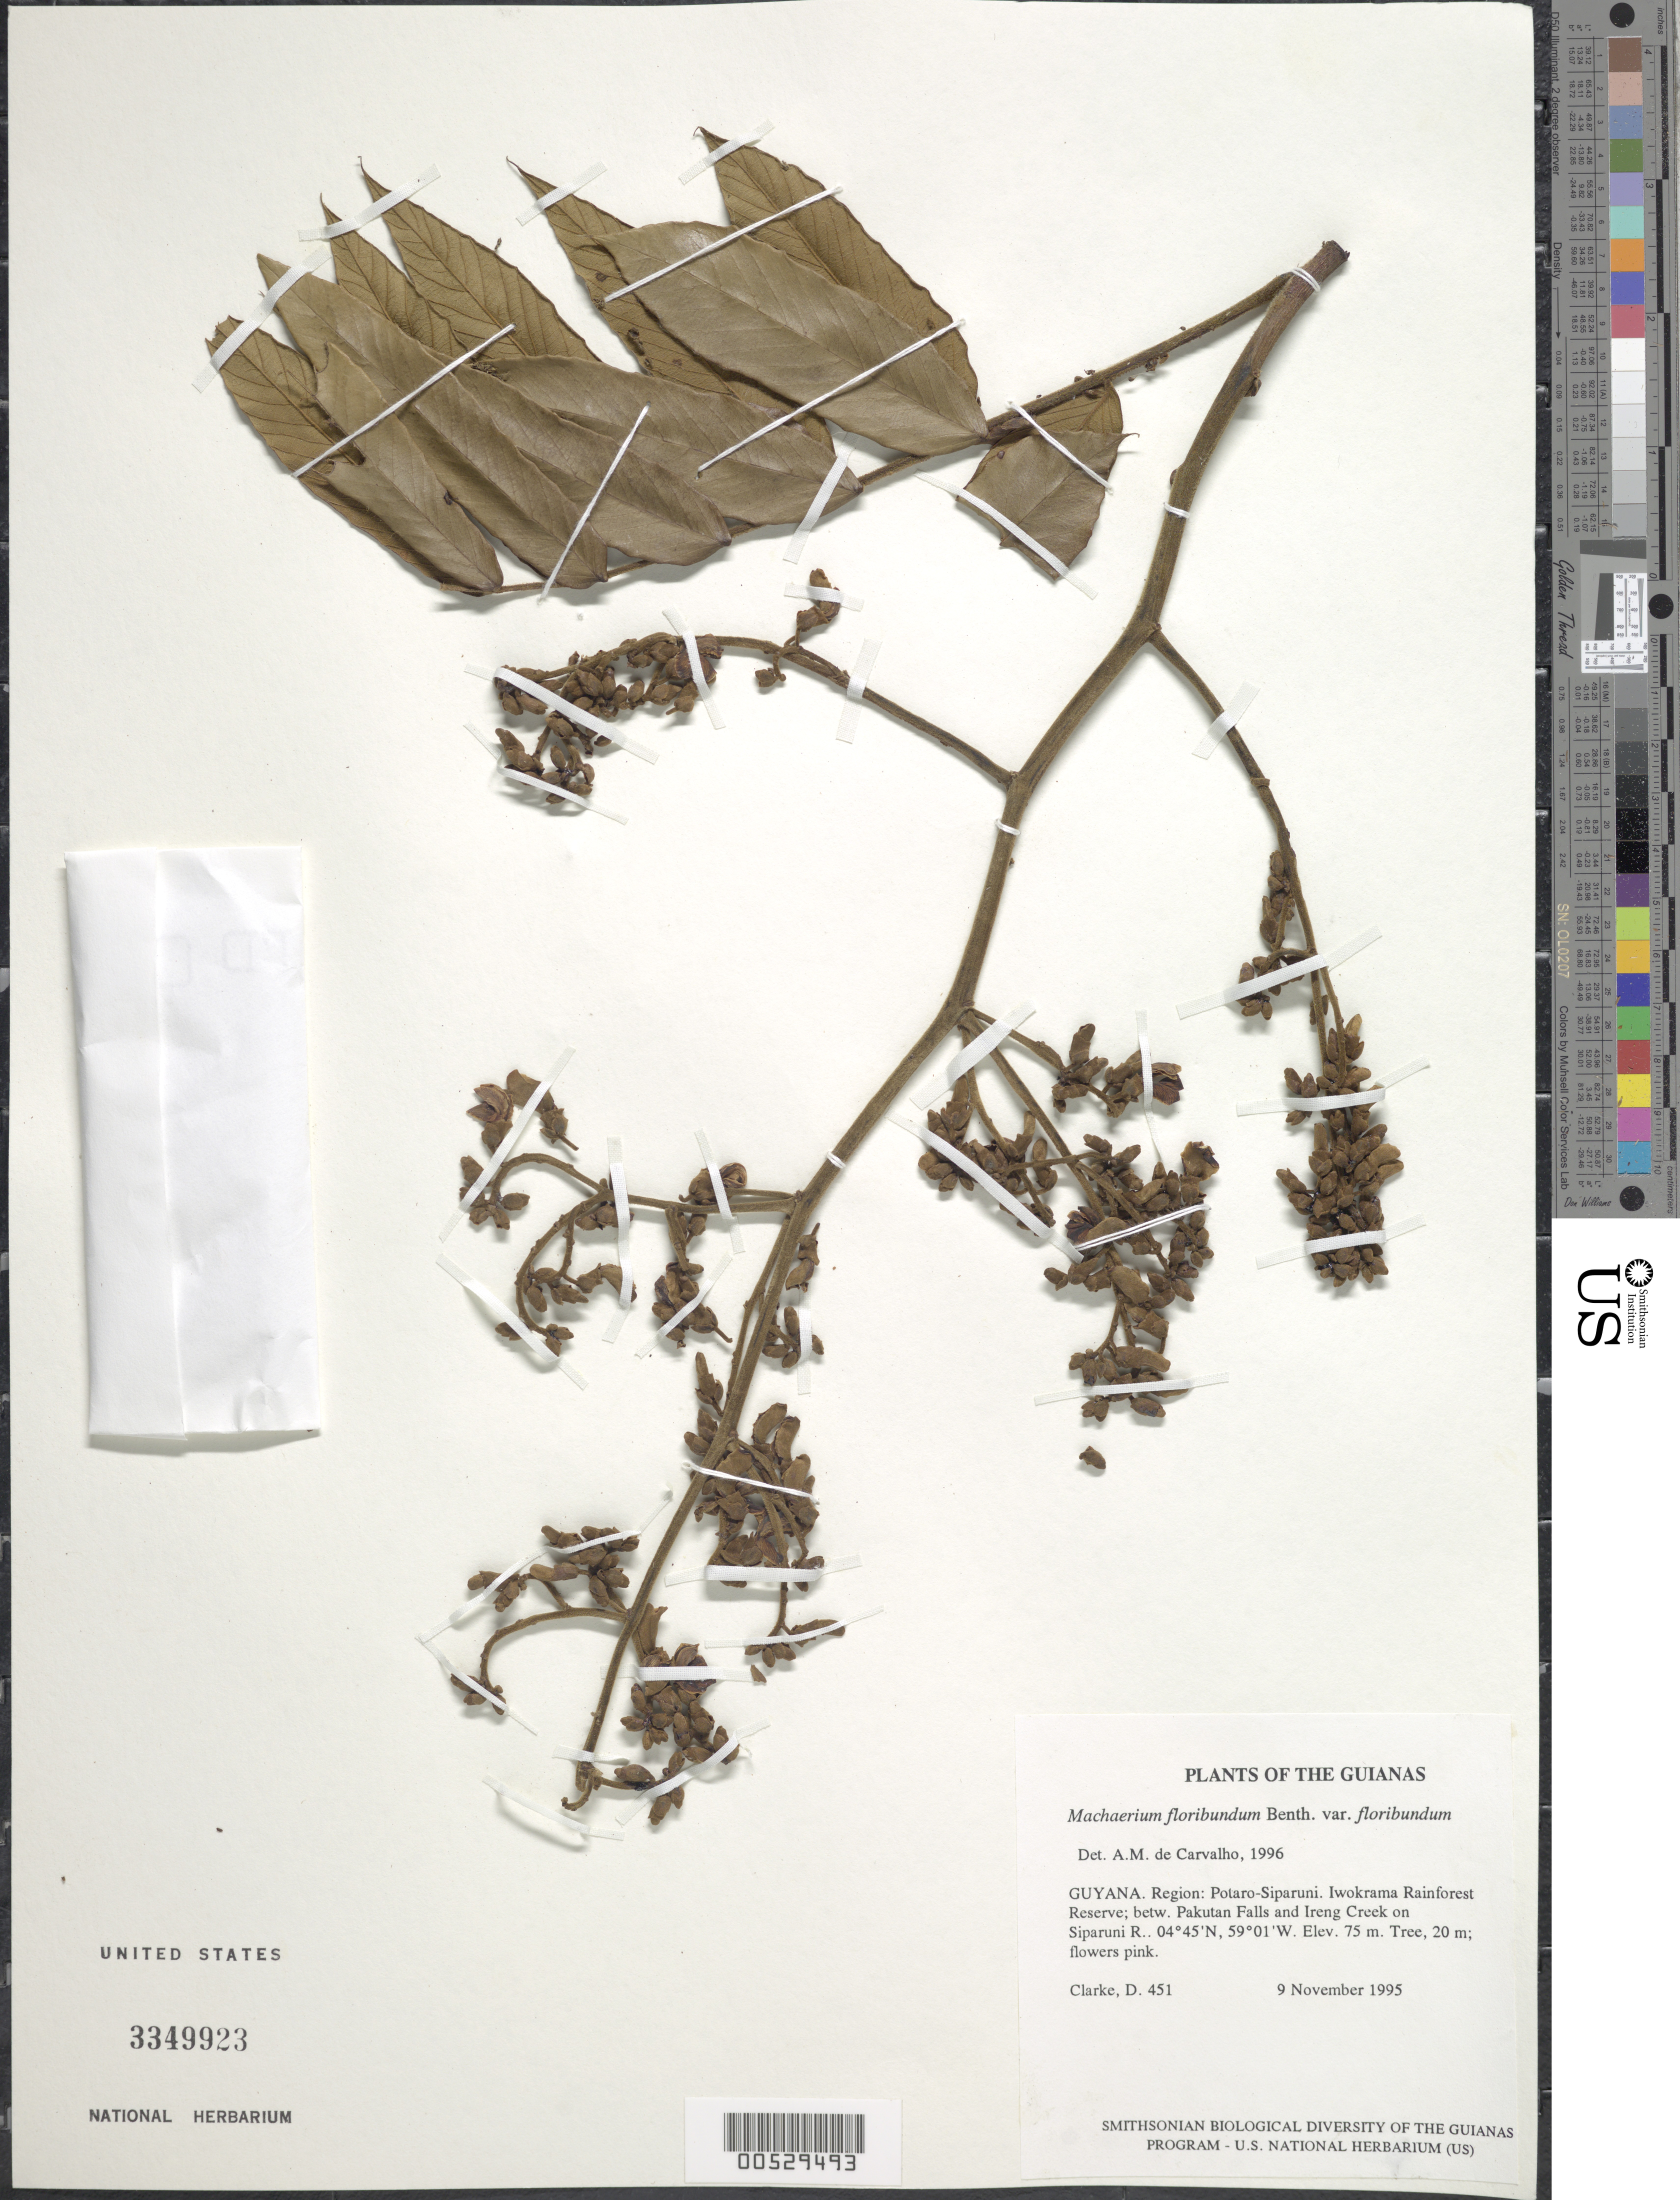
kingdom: Plantae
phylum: Tracheophyta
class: Magnoliopsida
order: Fabales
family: Fabaceae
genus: Machaerium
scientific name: Machaerium floribundum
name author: Benth.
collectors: H. D. Clarke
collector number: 451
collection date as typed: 9 November 1995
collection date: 1995-11-09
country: Guyana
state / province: Potaro-Siparuni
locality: Iwokrama Rainforest Reserve; betw. Pakutau Falls and Ireng Creek on Siparuni R.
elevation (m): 75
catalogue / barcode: US 3349923